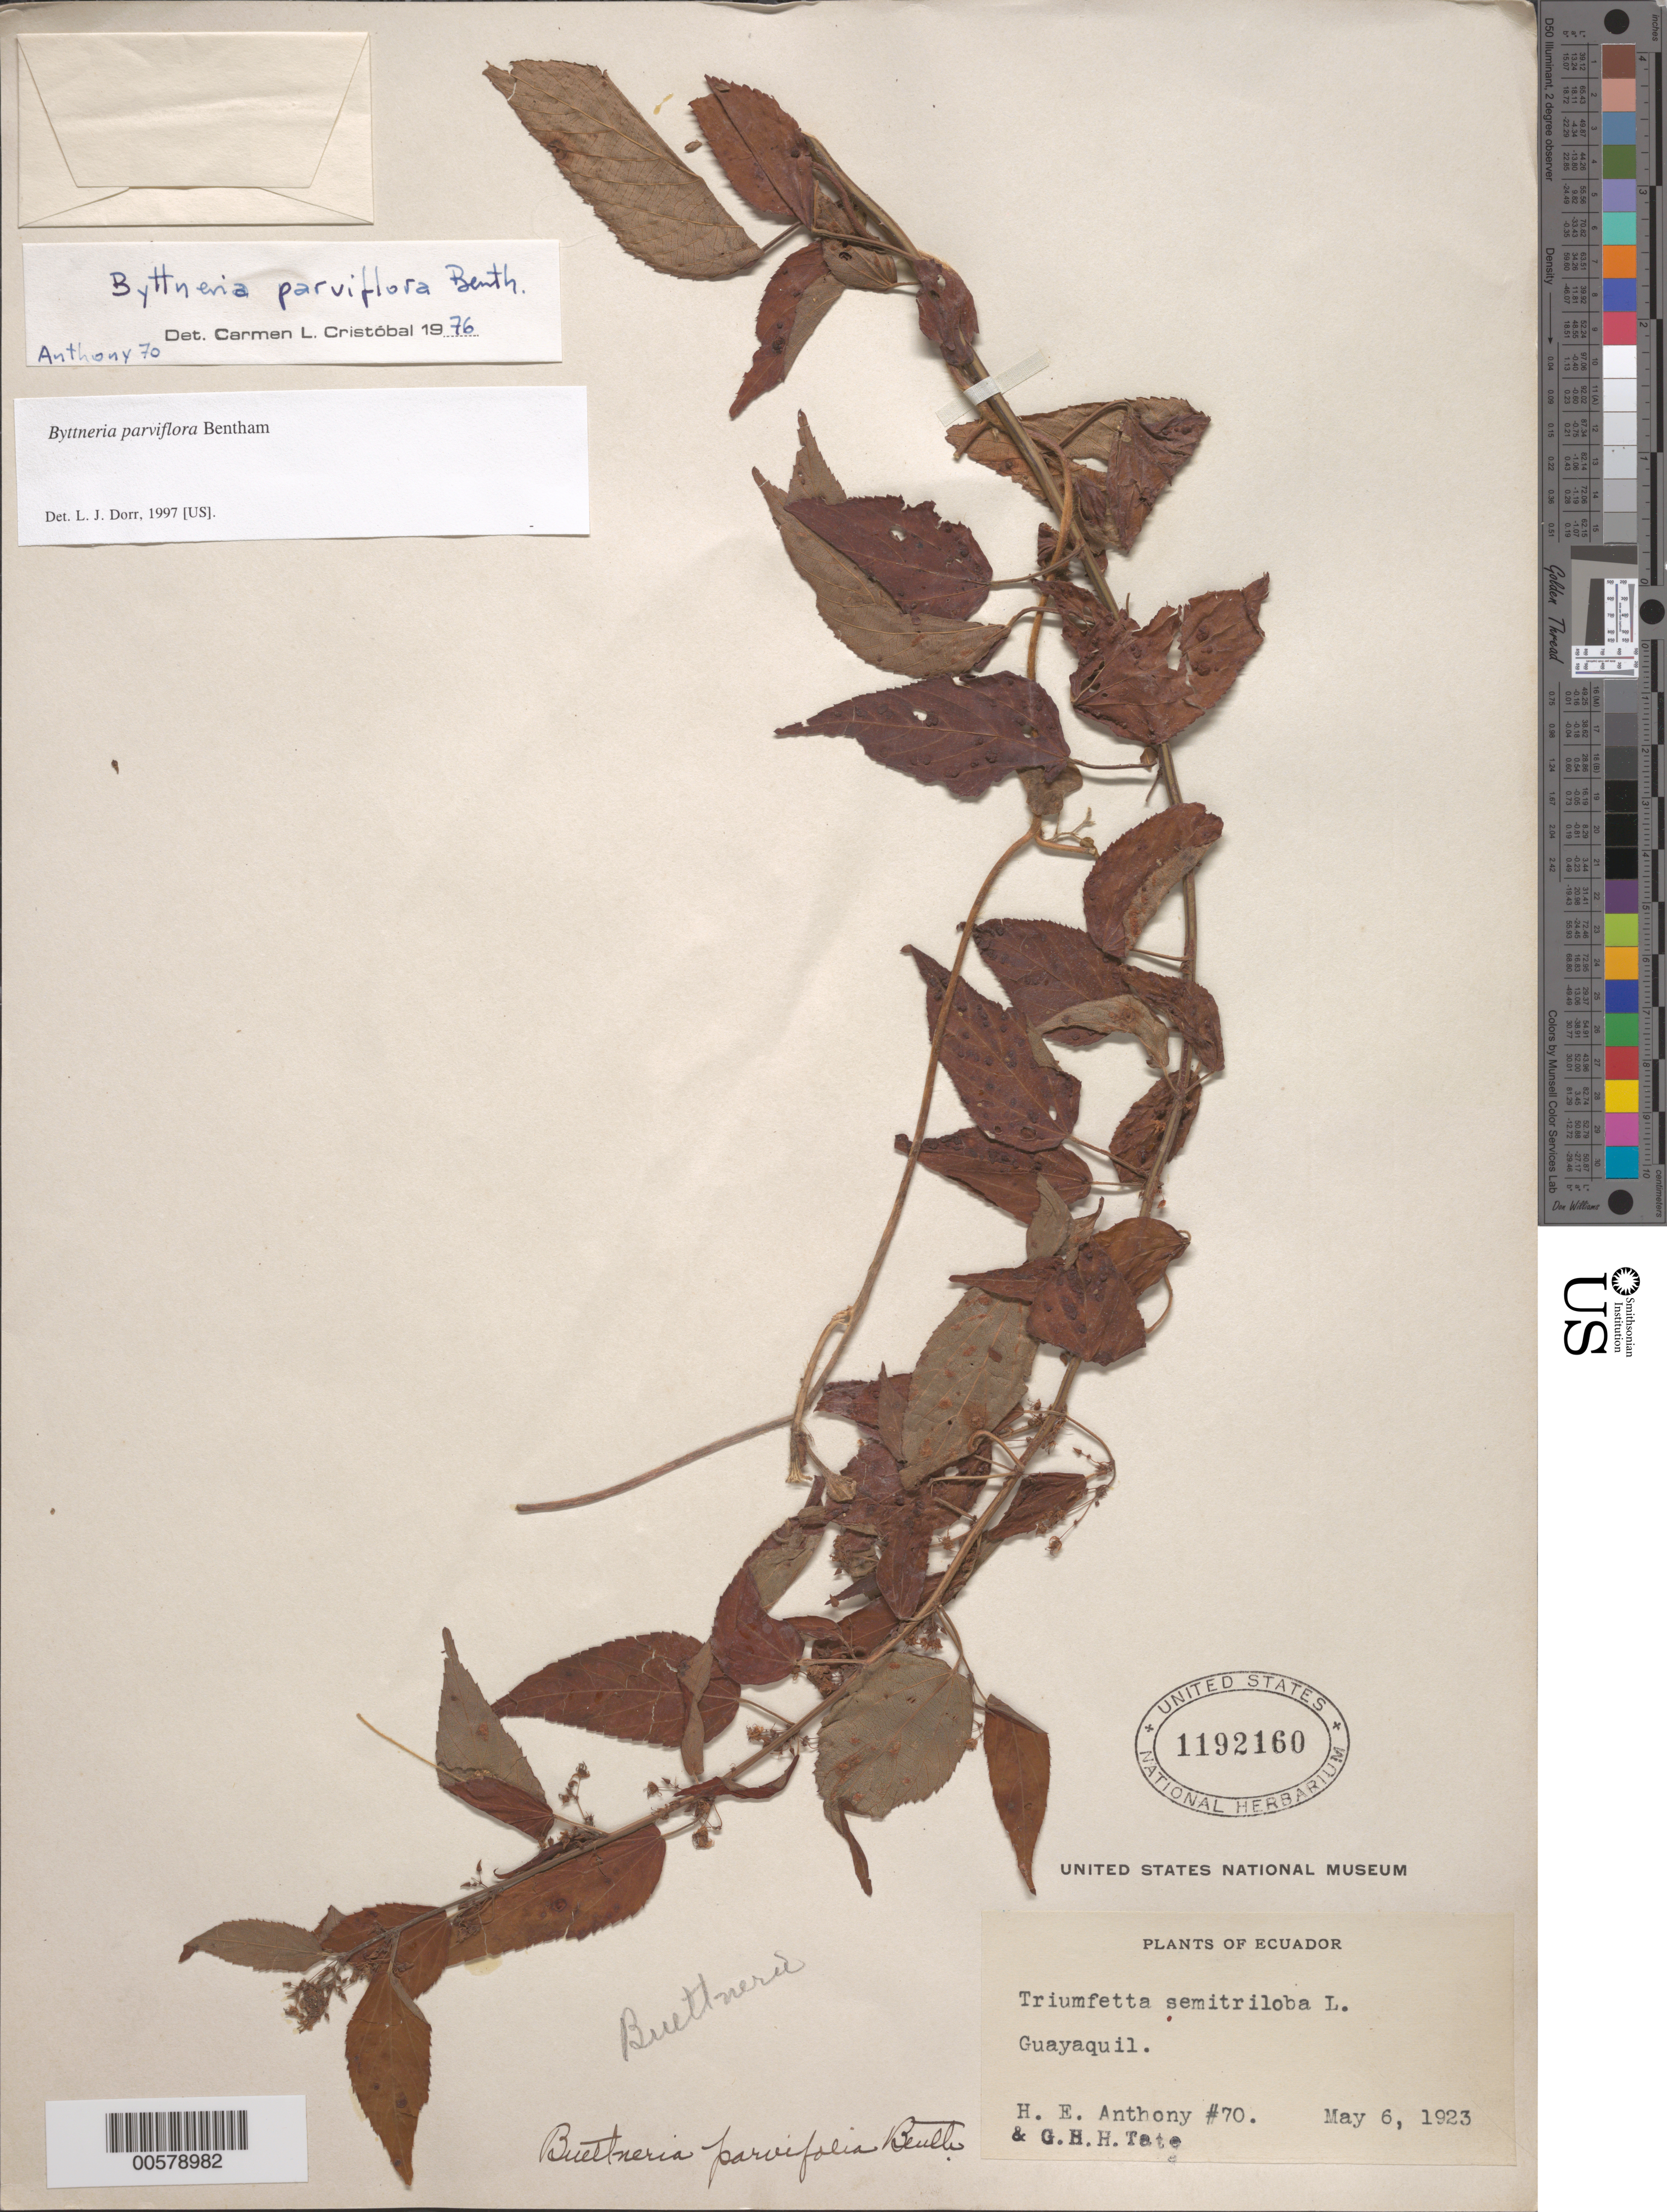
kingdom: Plantae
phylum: Tracheophyta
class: Magnoliopsida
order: Malvales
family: Malvaceae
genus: Byttneria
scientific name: Byttneria parviflora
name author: Benth.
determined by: Cristóbal, C. L.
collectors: H. E. Anthony & G. H. H.Tate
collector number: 70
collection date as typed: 06 May 1923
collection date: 1923-05-06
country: Ecuador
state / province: Guayas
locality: Guayaquil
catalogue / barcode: US 1192160